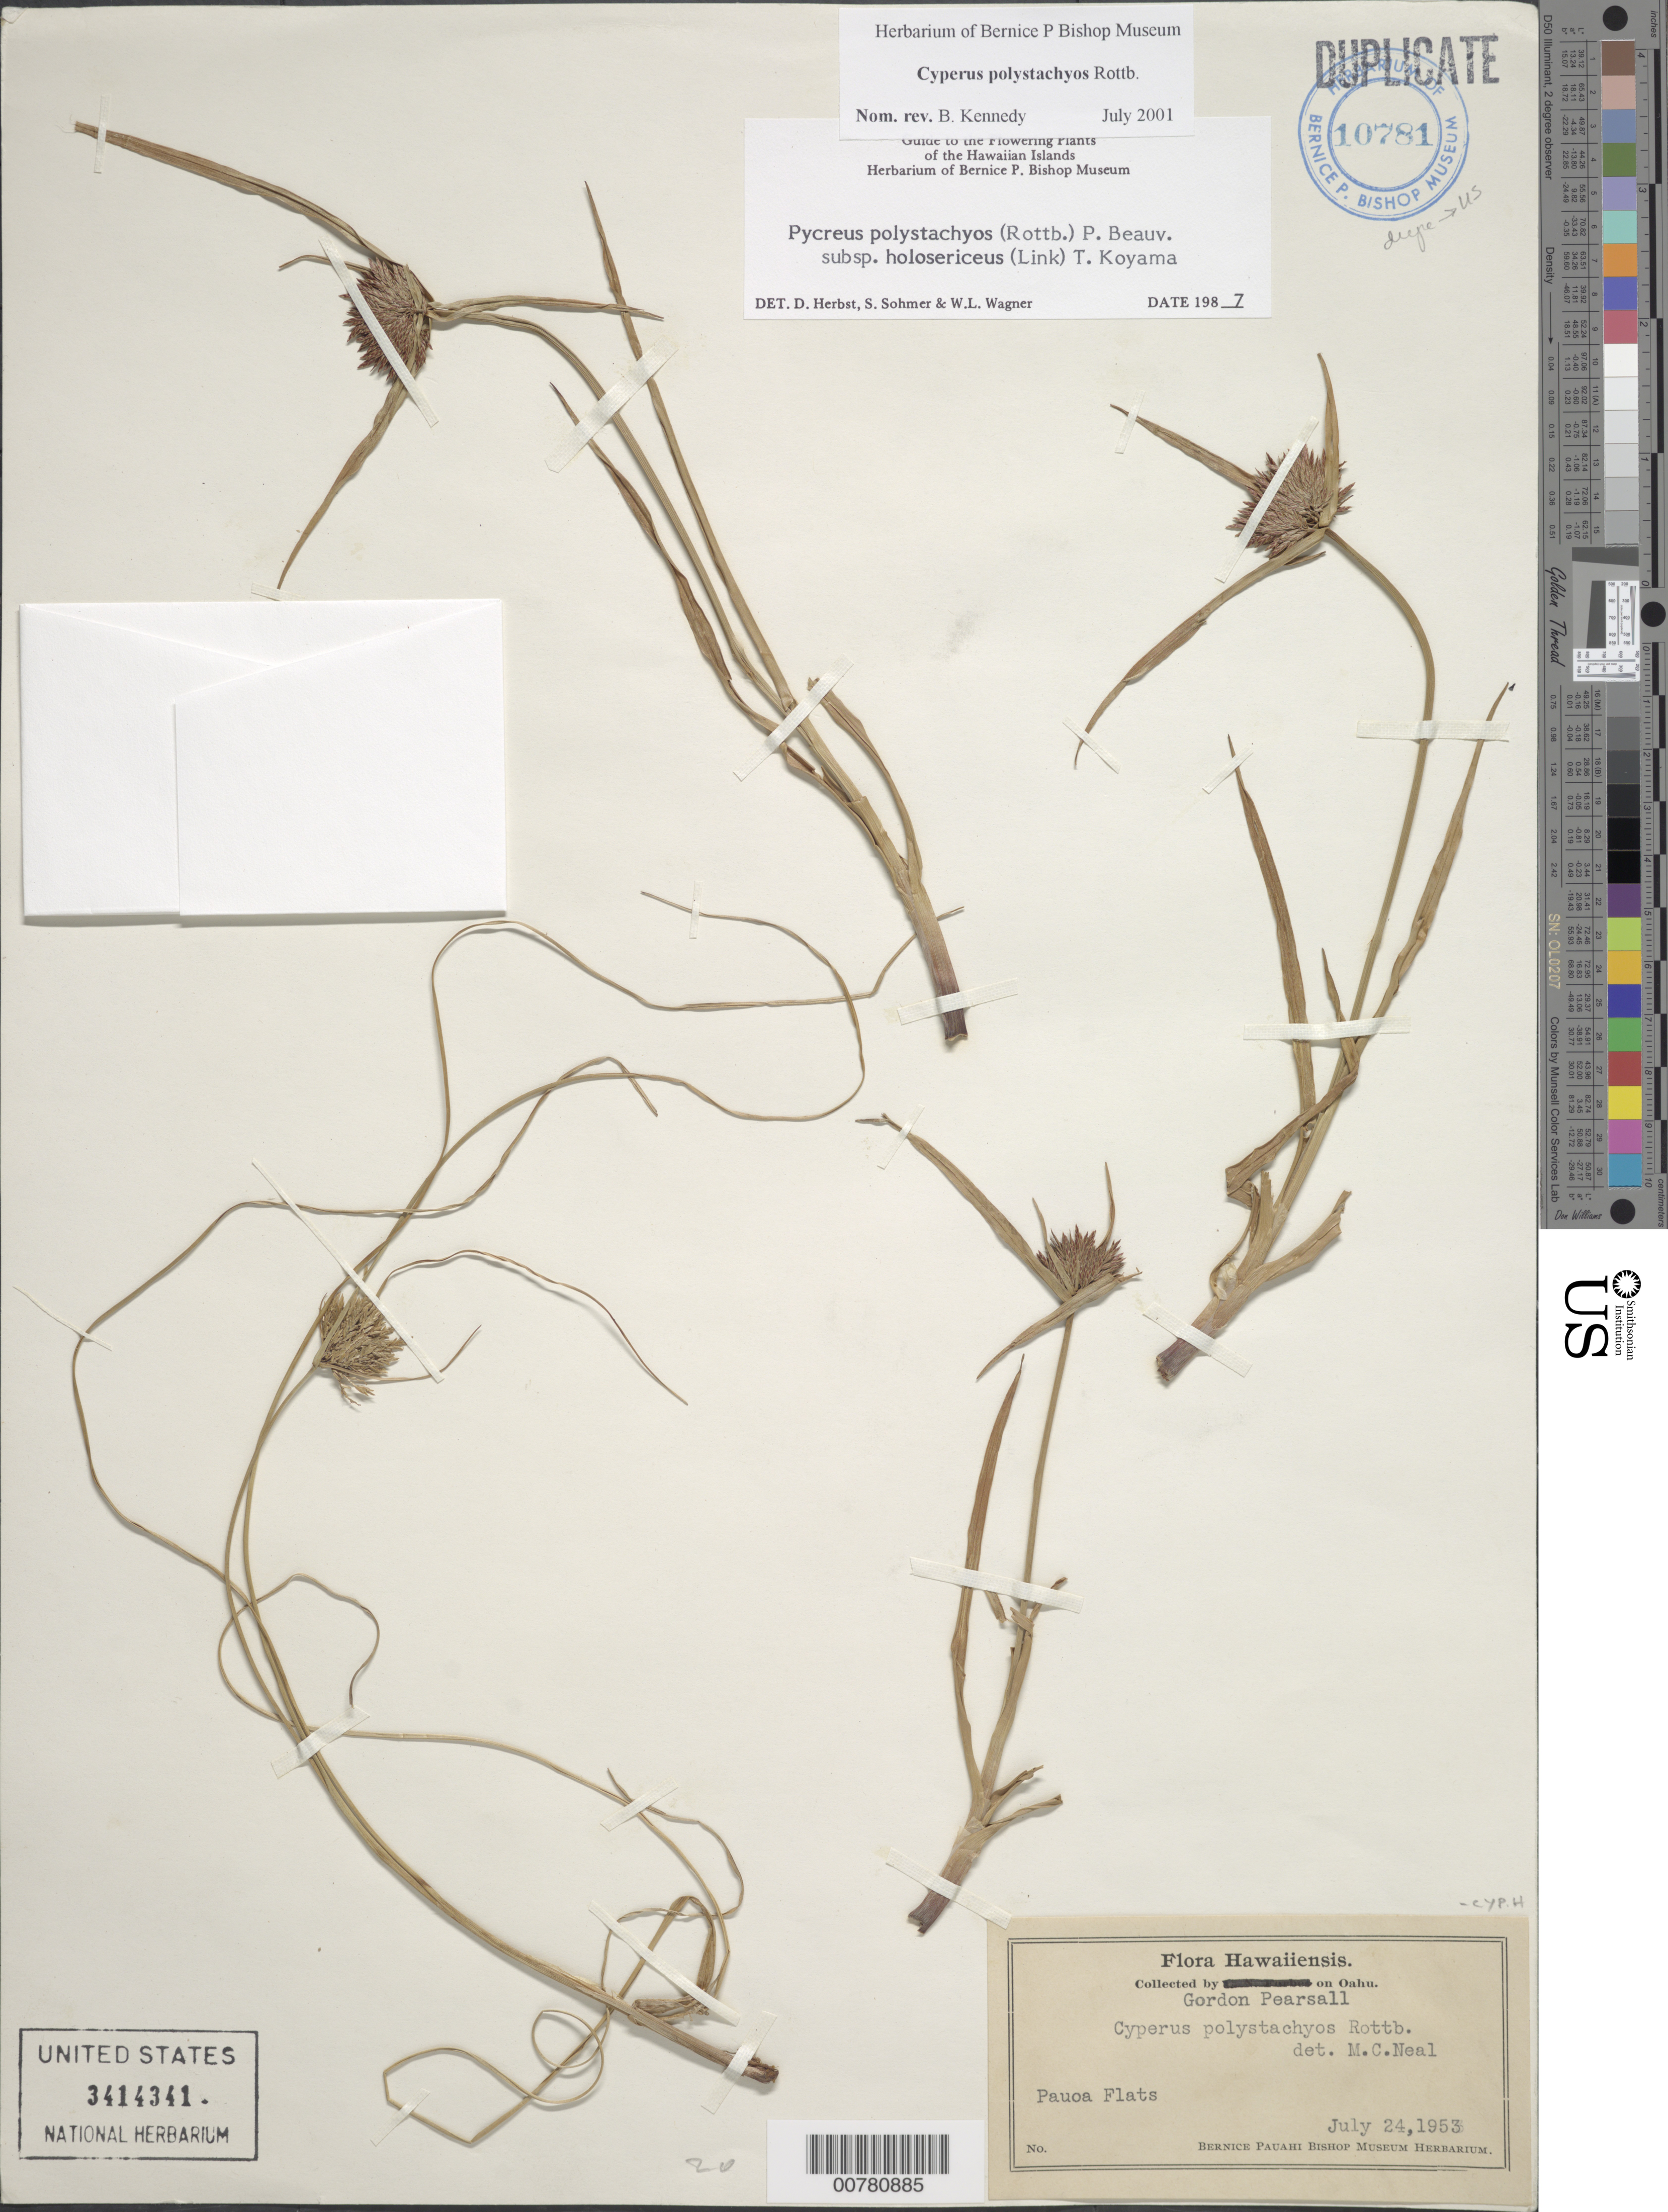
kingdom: Plantae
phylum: Tracheophyta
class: Liliopsida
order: Poales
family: Cyperaceae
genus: Cyperus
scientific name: Cyperus polystachyos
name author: Rottb.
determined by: Kennedy, B.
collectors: G. Pearsall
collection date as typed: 24 Jul 1953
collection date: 1953-07-24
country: United States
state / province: Hawaii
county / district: Honolulu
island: Oahu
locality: Pauoa Flats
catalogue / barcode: US 3414341